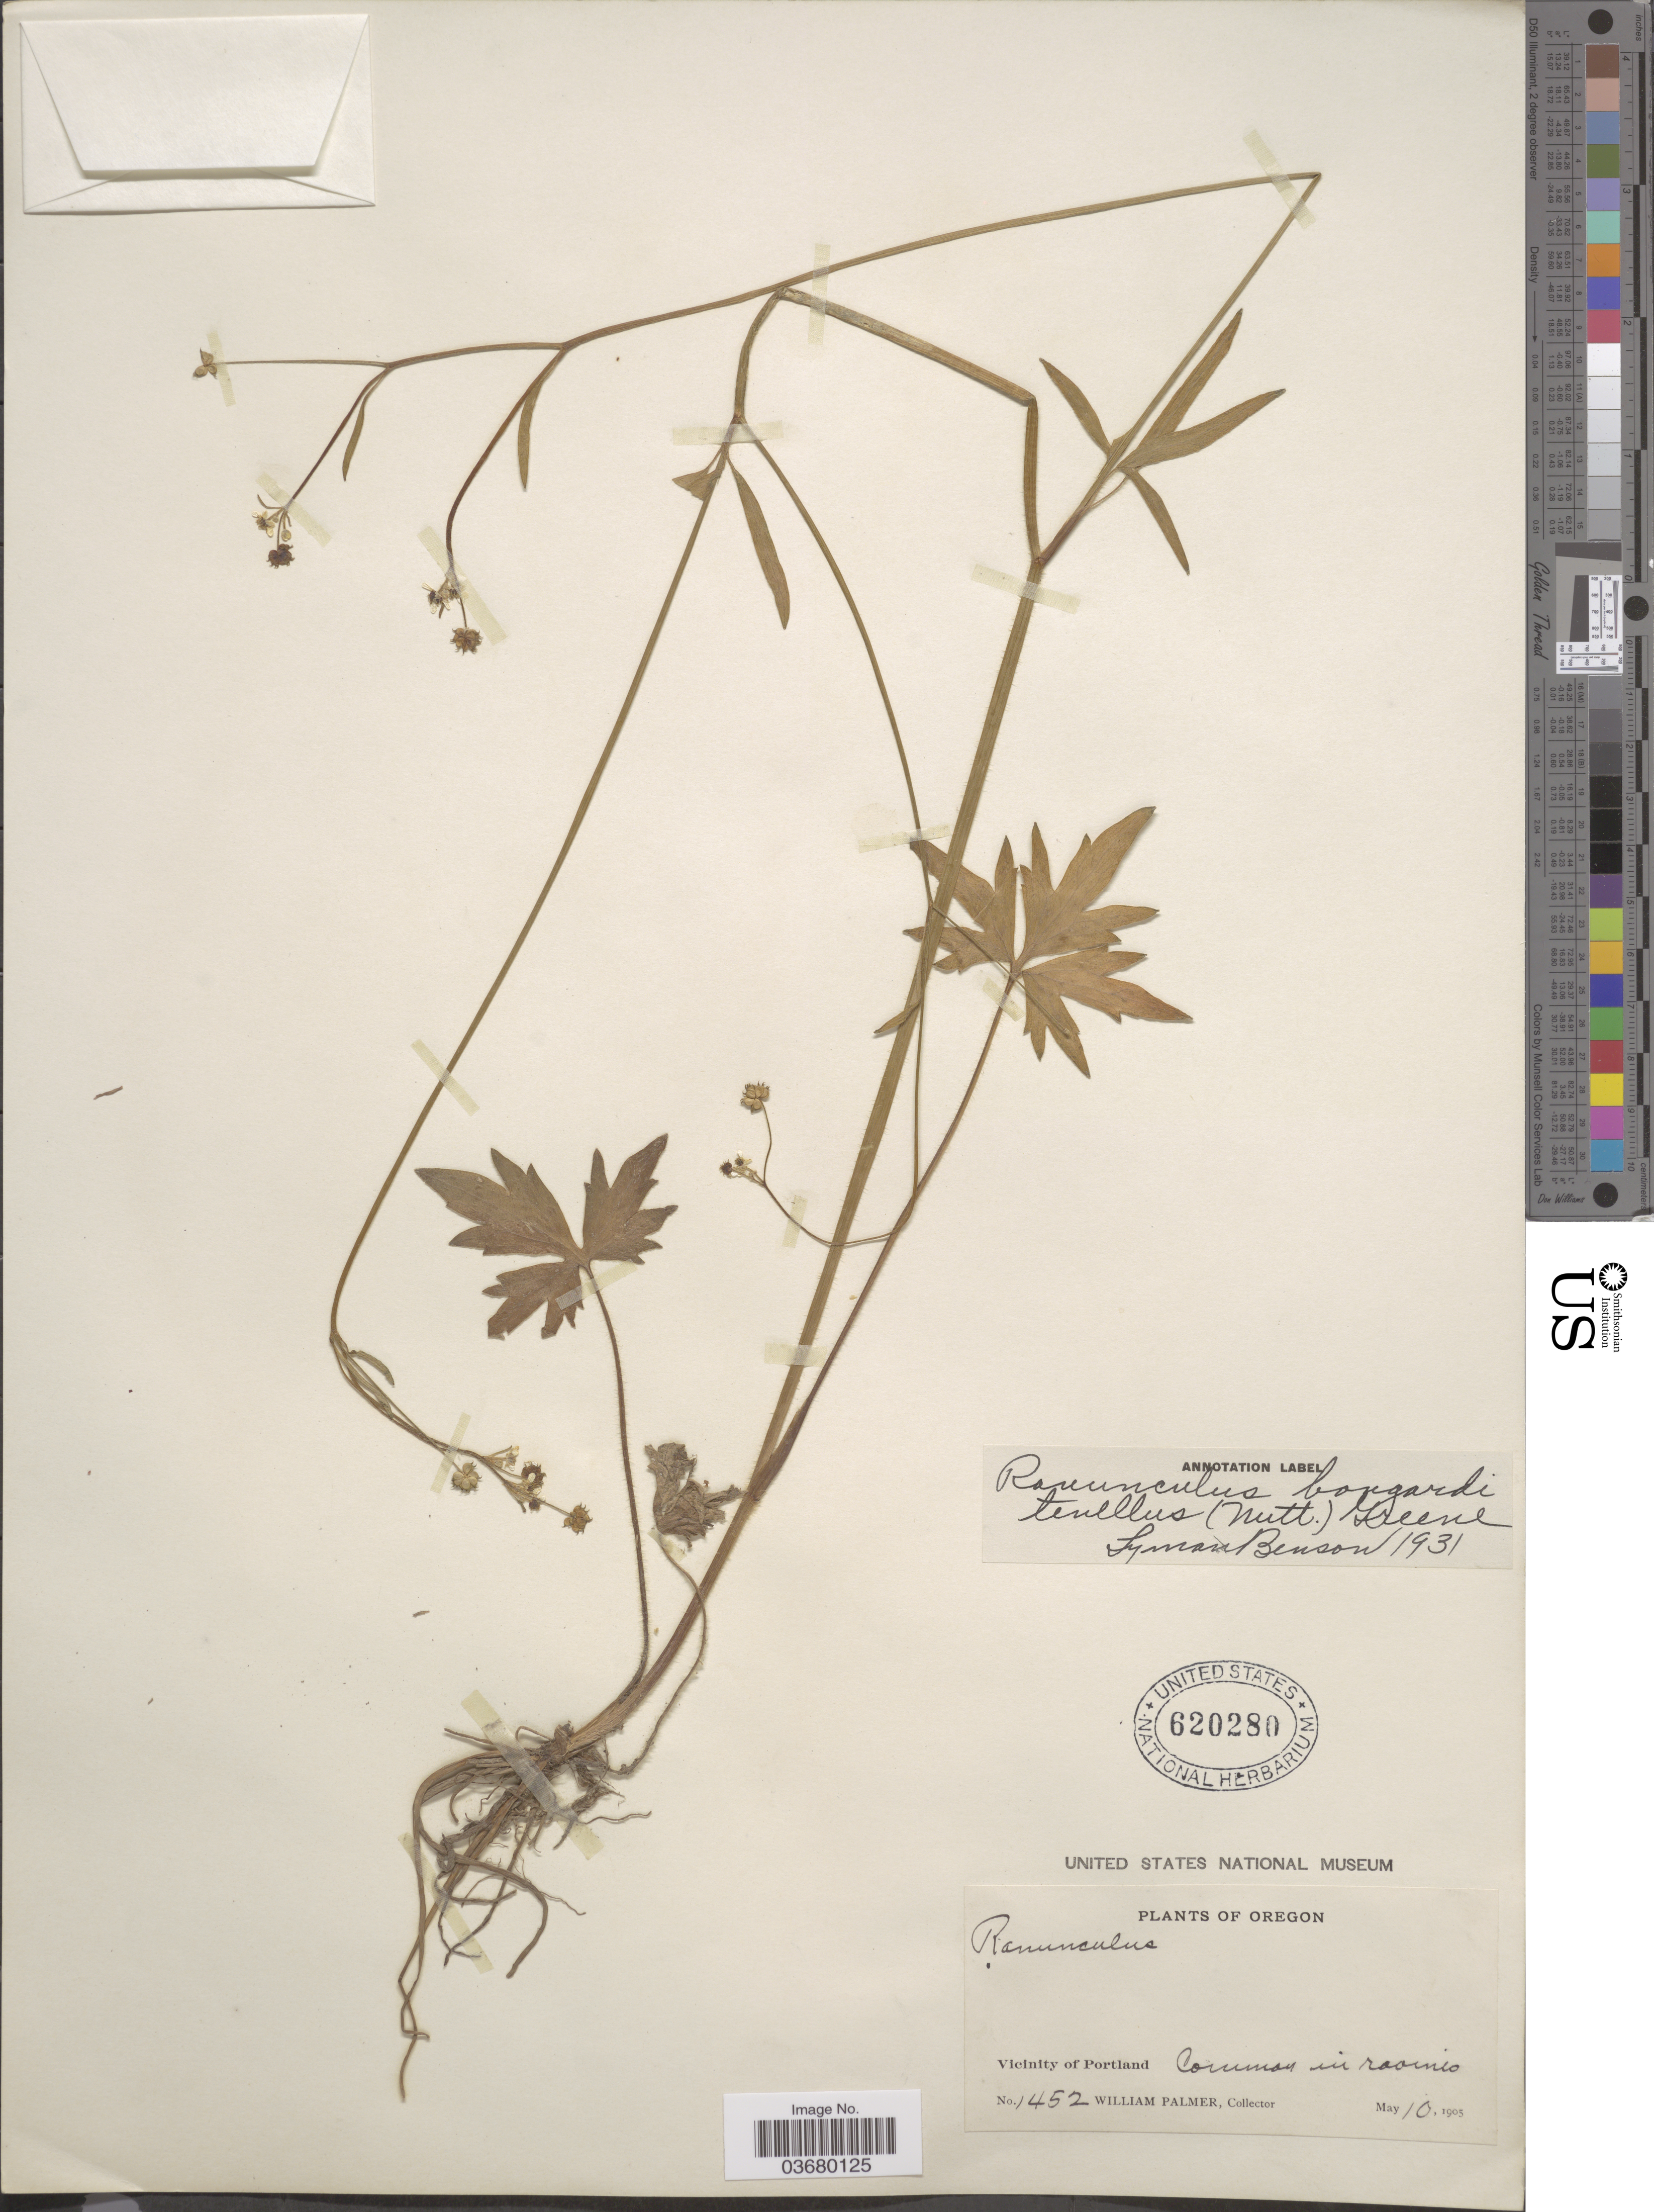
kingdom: Plantae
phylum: Tracheophyta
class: Magnoliopsida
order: Ranunculales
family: Ranunculaceae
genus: Ranunculus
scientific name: Ranunculus bongardii var. tenellus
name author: (A. Gray) Greene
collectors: W. Palmer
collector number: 1452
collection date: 1905-05-10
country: United States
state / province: Oregon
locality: Vicinity of Portland.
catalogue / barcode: US 620280